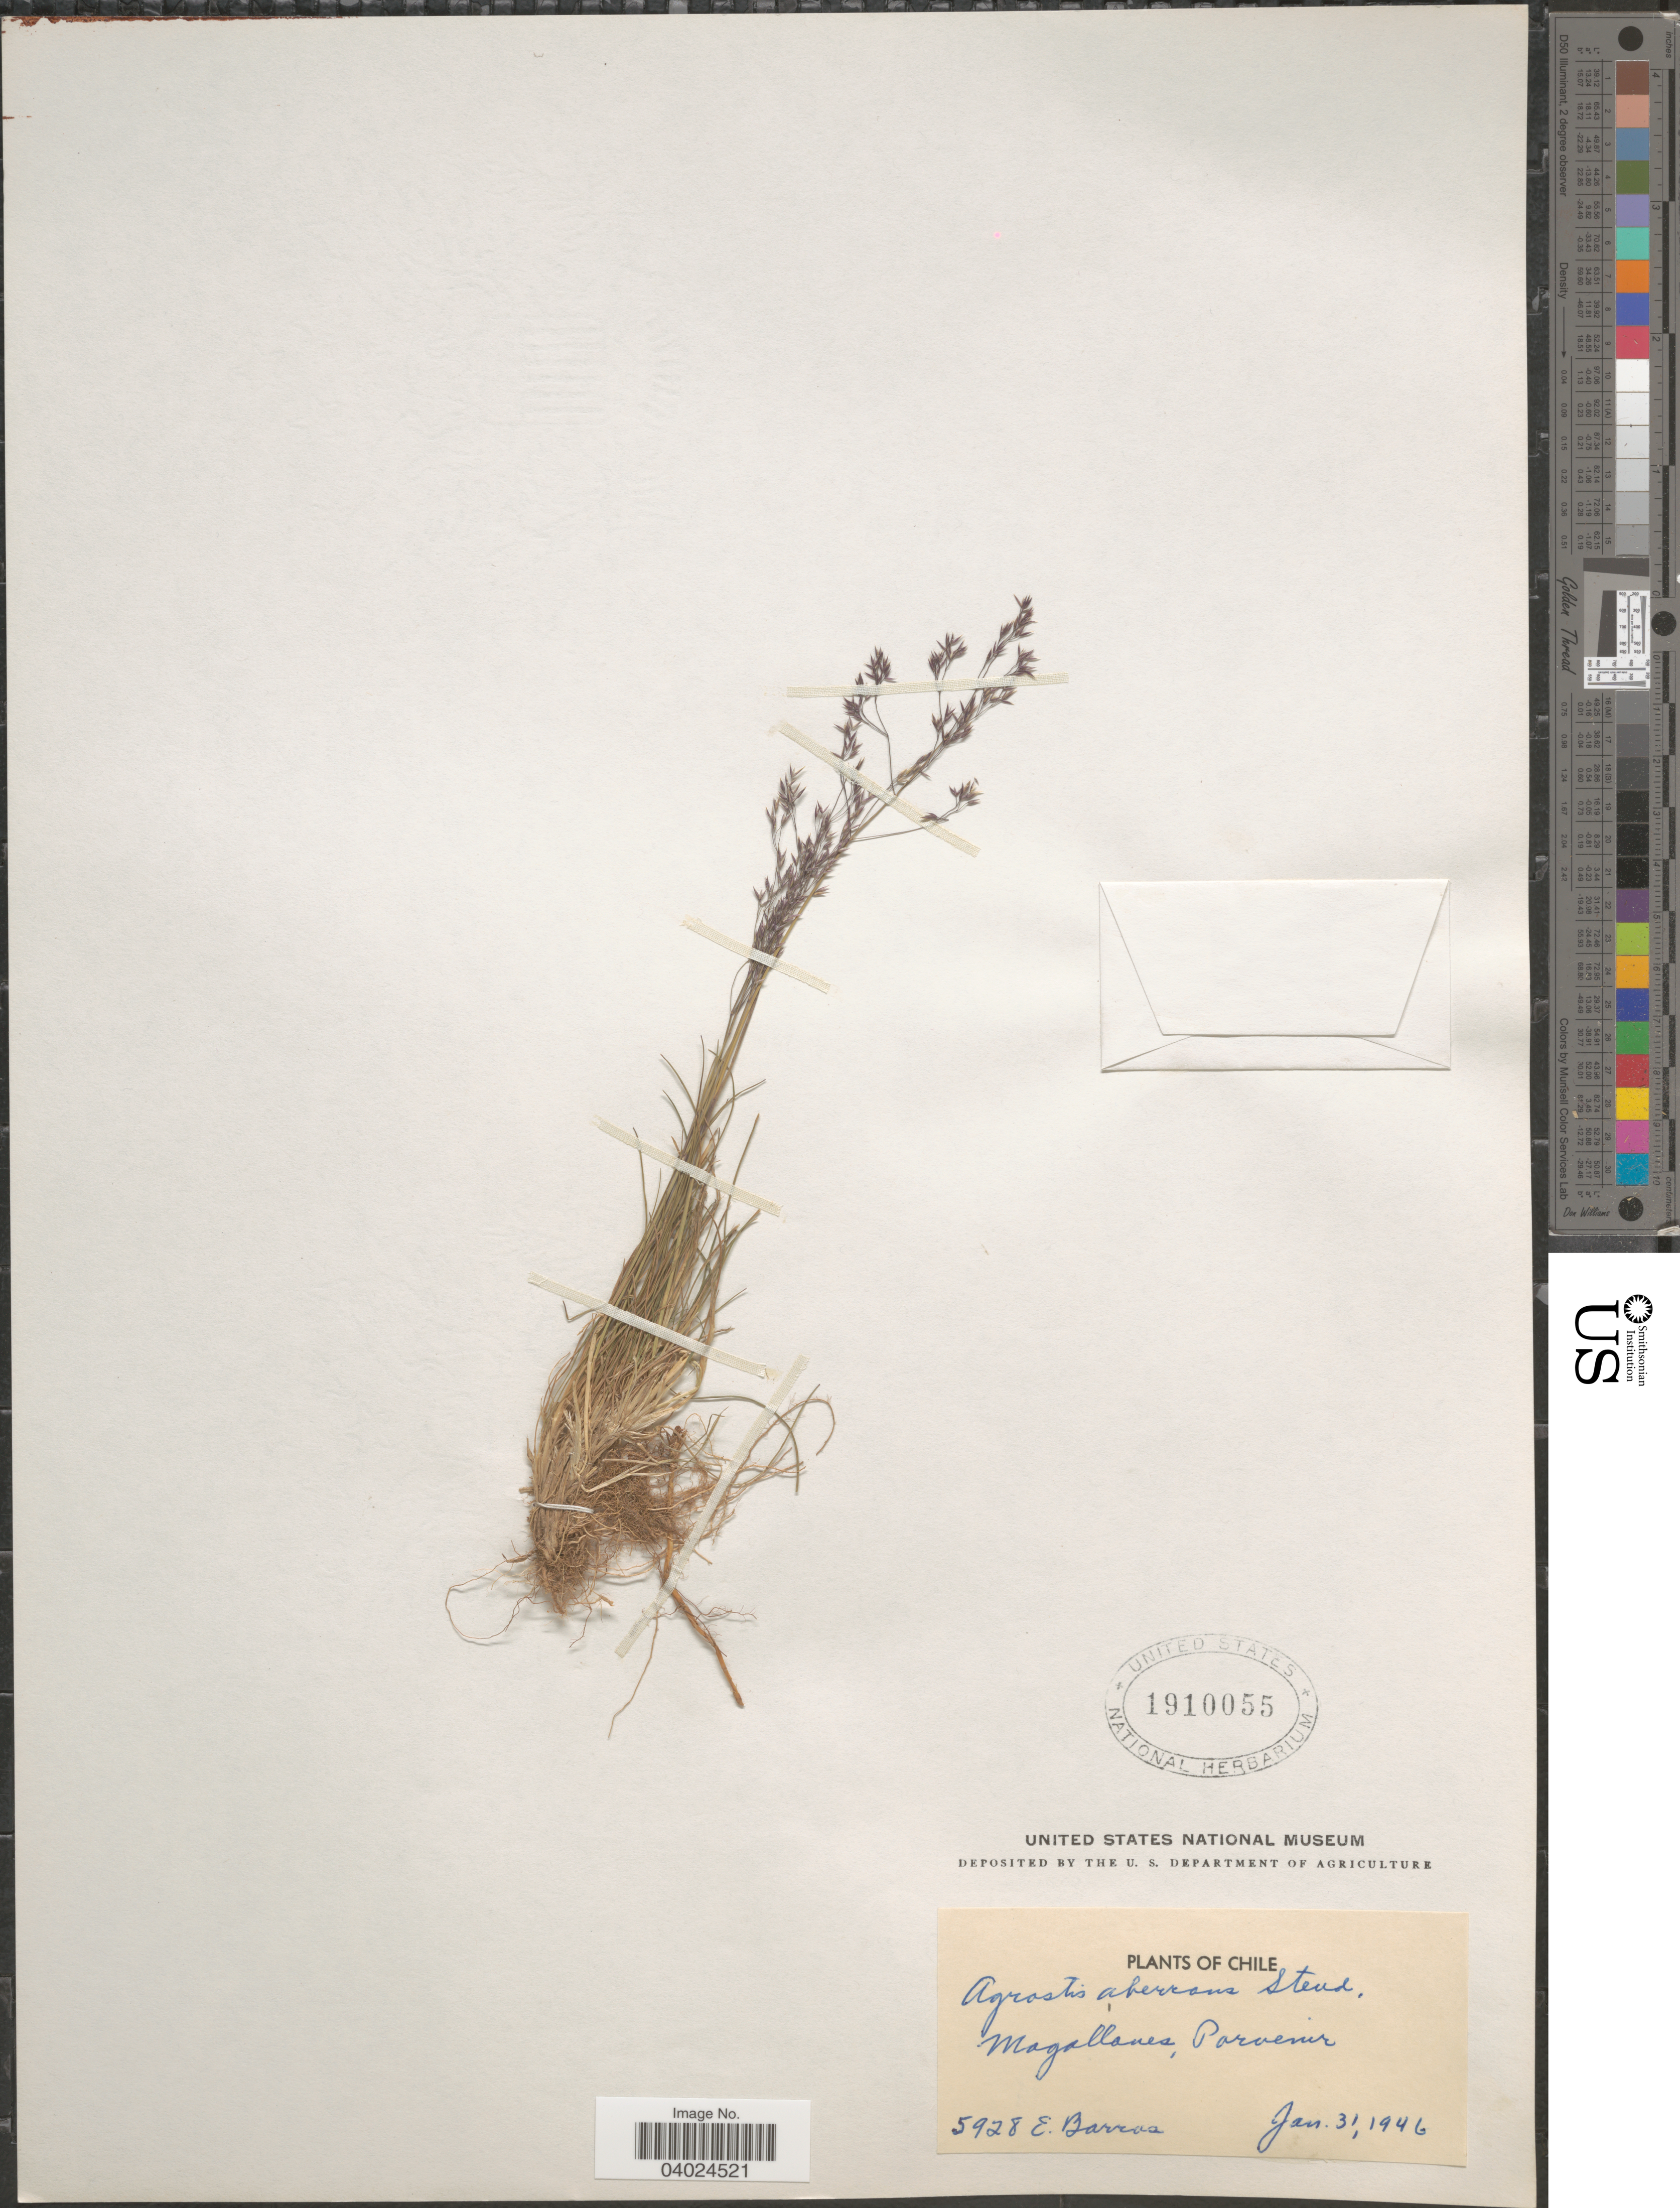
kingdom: Plantae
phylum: Tracheophyta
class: Liliopsida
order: Poales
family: Poaceae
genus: Agrostis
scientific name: Agrostis perennans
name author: (Walter) Tuck.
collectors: E. Barros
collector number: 5928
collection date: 1946-01-31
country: Chile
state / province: Magallanes y de la Antártica Chilena (XII)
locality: Magallanes, Porvenir.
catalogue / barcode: US 1910055